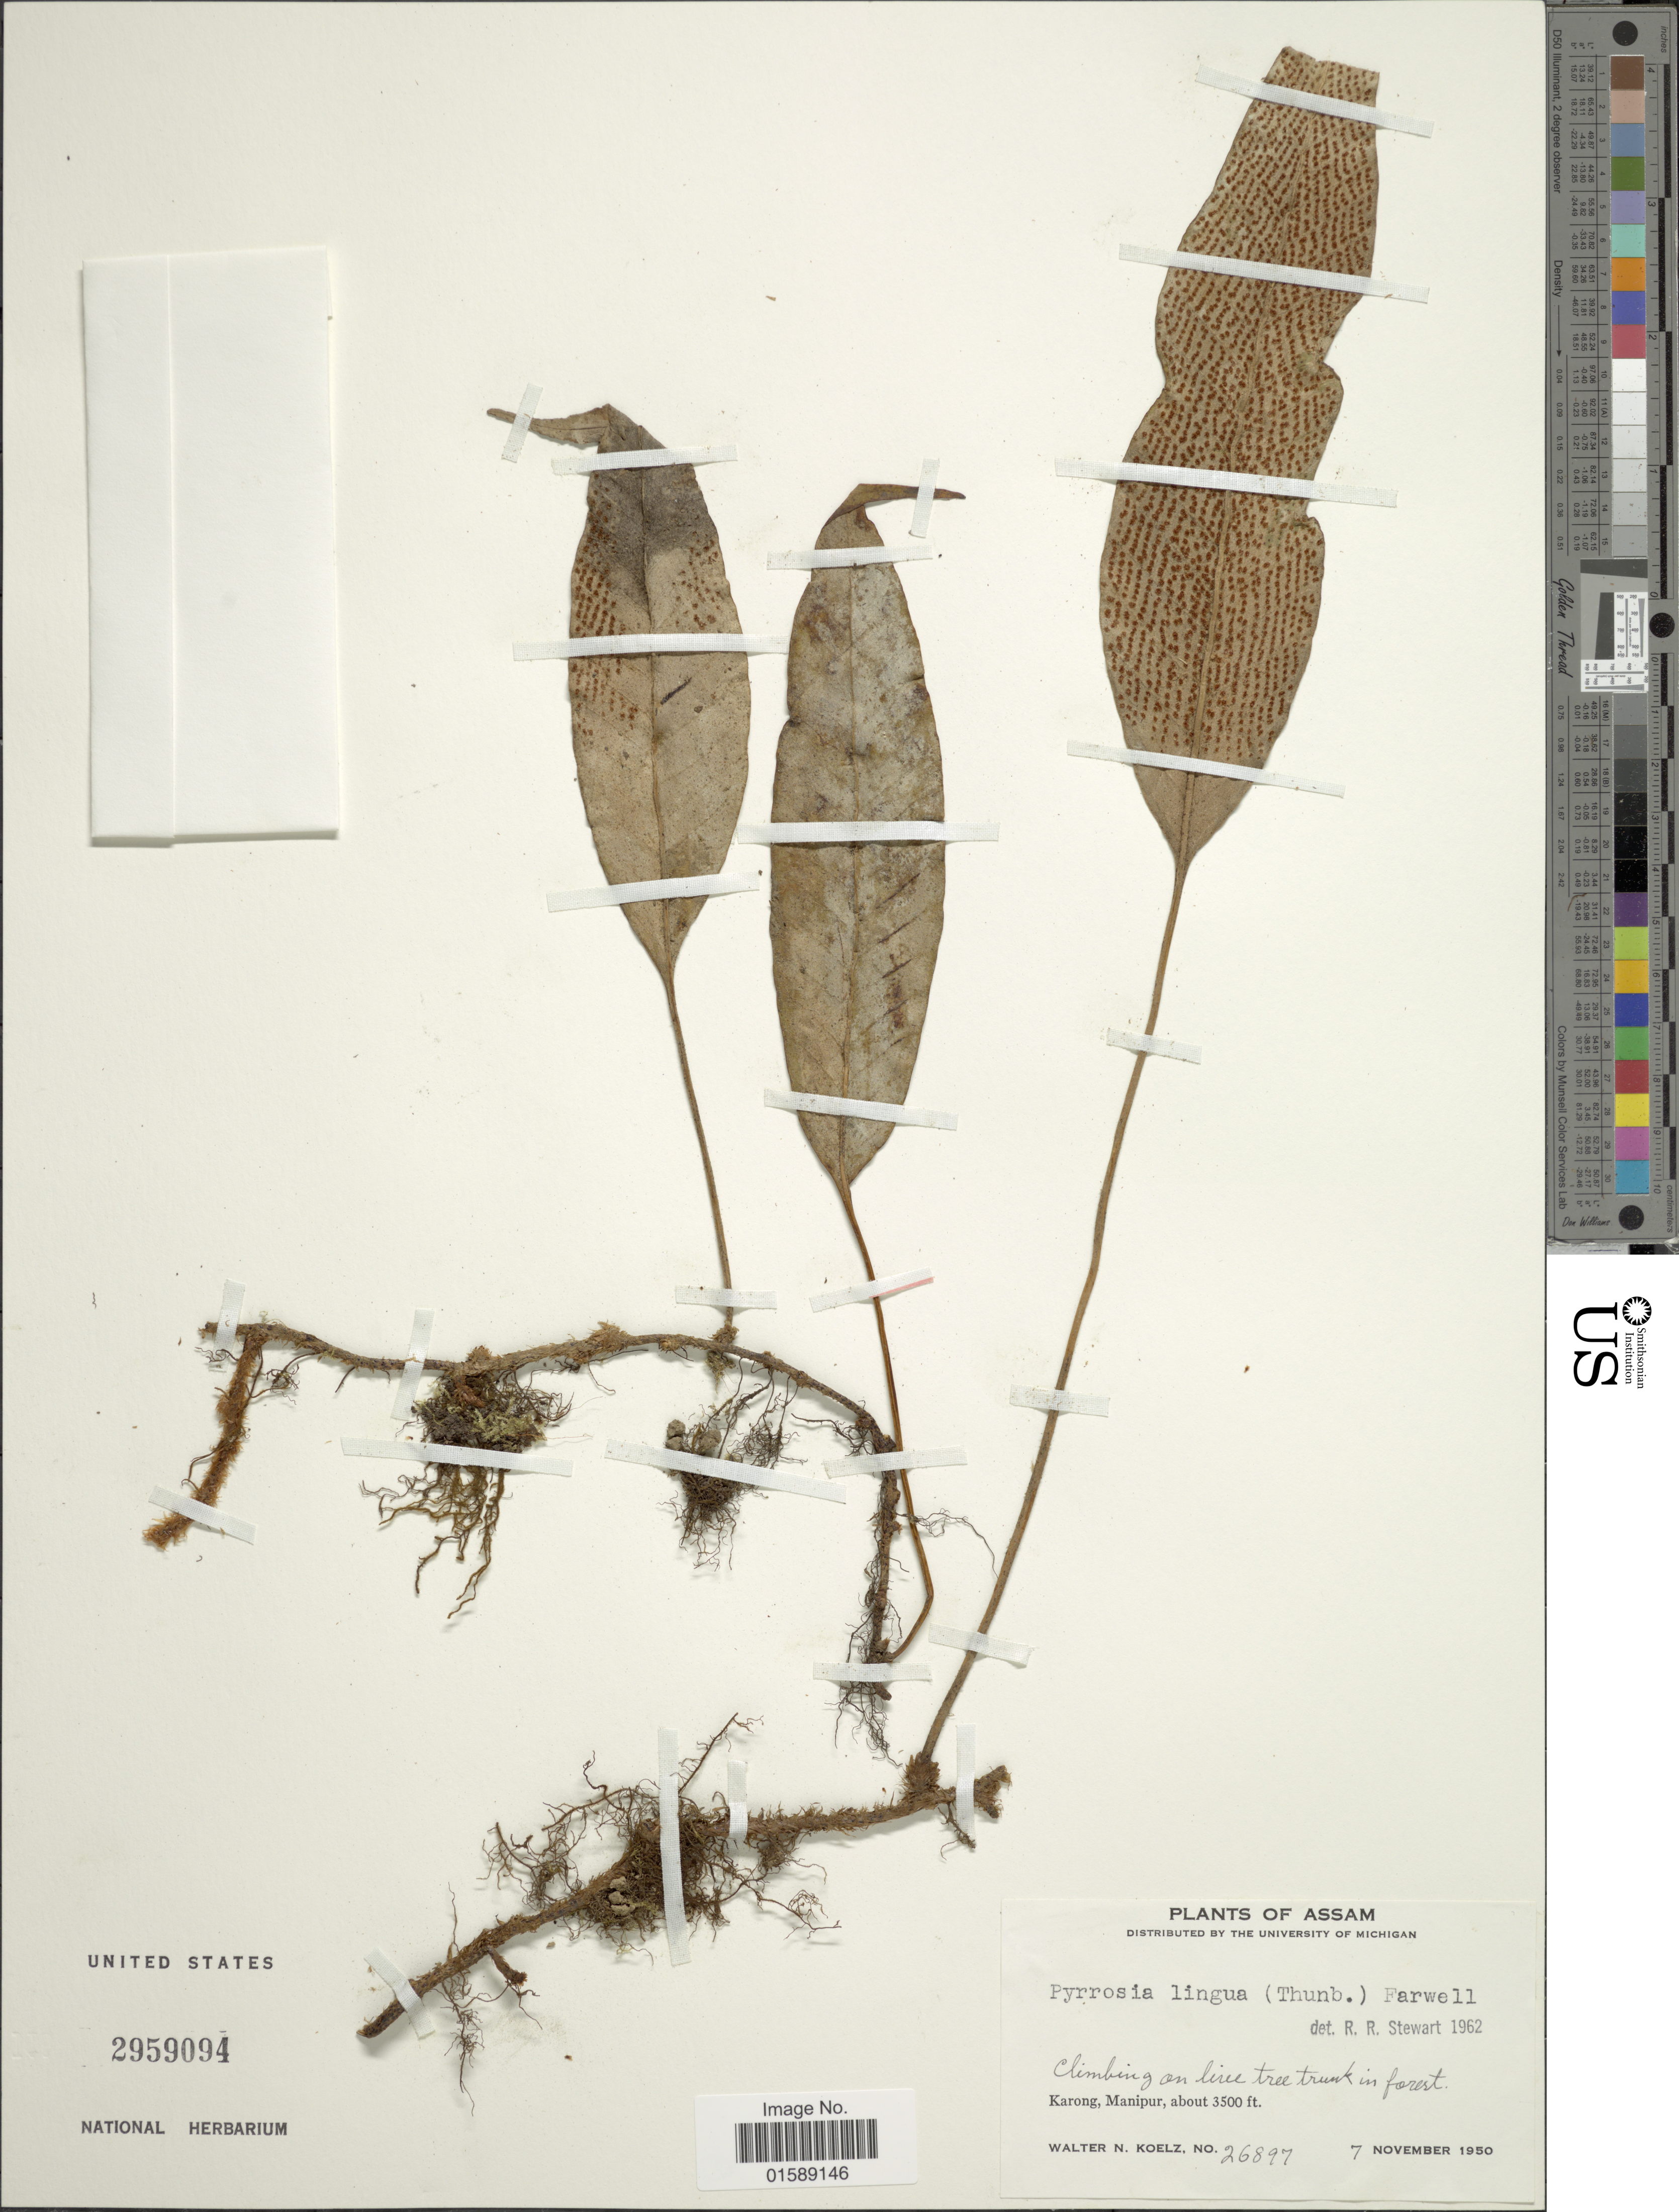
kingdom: Plantae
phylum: Tracheophyta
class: Polypodiopsida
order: Polypodiales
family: Polypodiaceae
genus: Pyrrosia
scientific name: Pyrrosia lingua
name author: (Thurb.) Farw.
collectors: W. N. Koelz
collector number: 26897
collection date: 1950-11-07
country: India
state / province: Manipur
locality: Karong, Manipur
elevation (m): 1067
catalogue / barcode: US 2959094